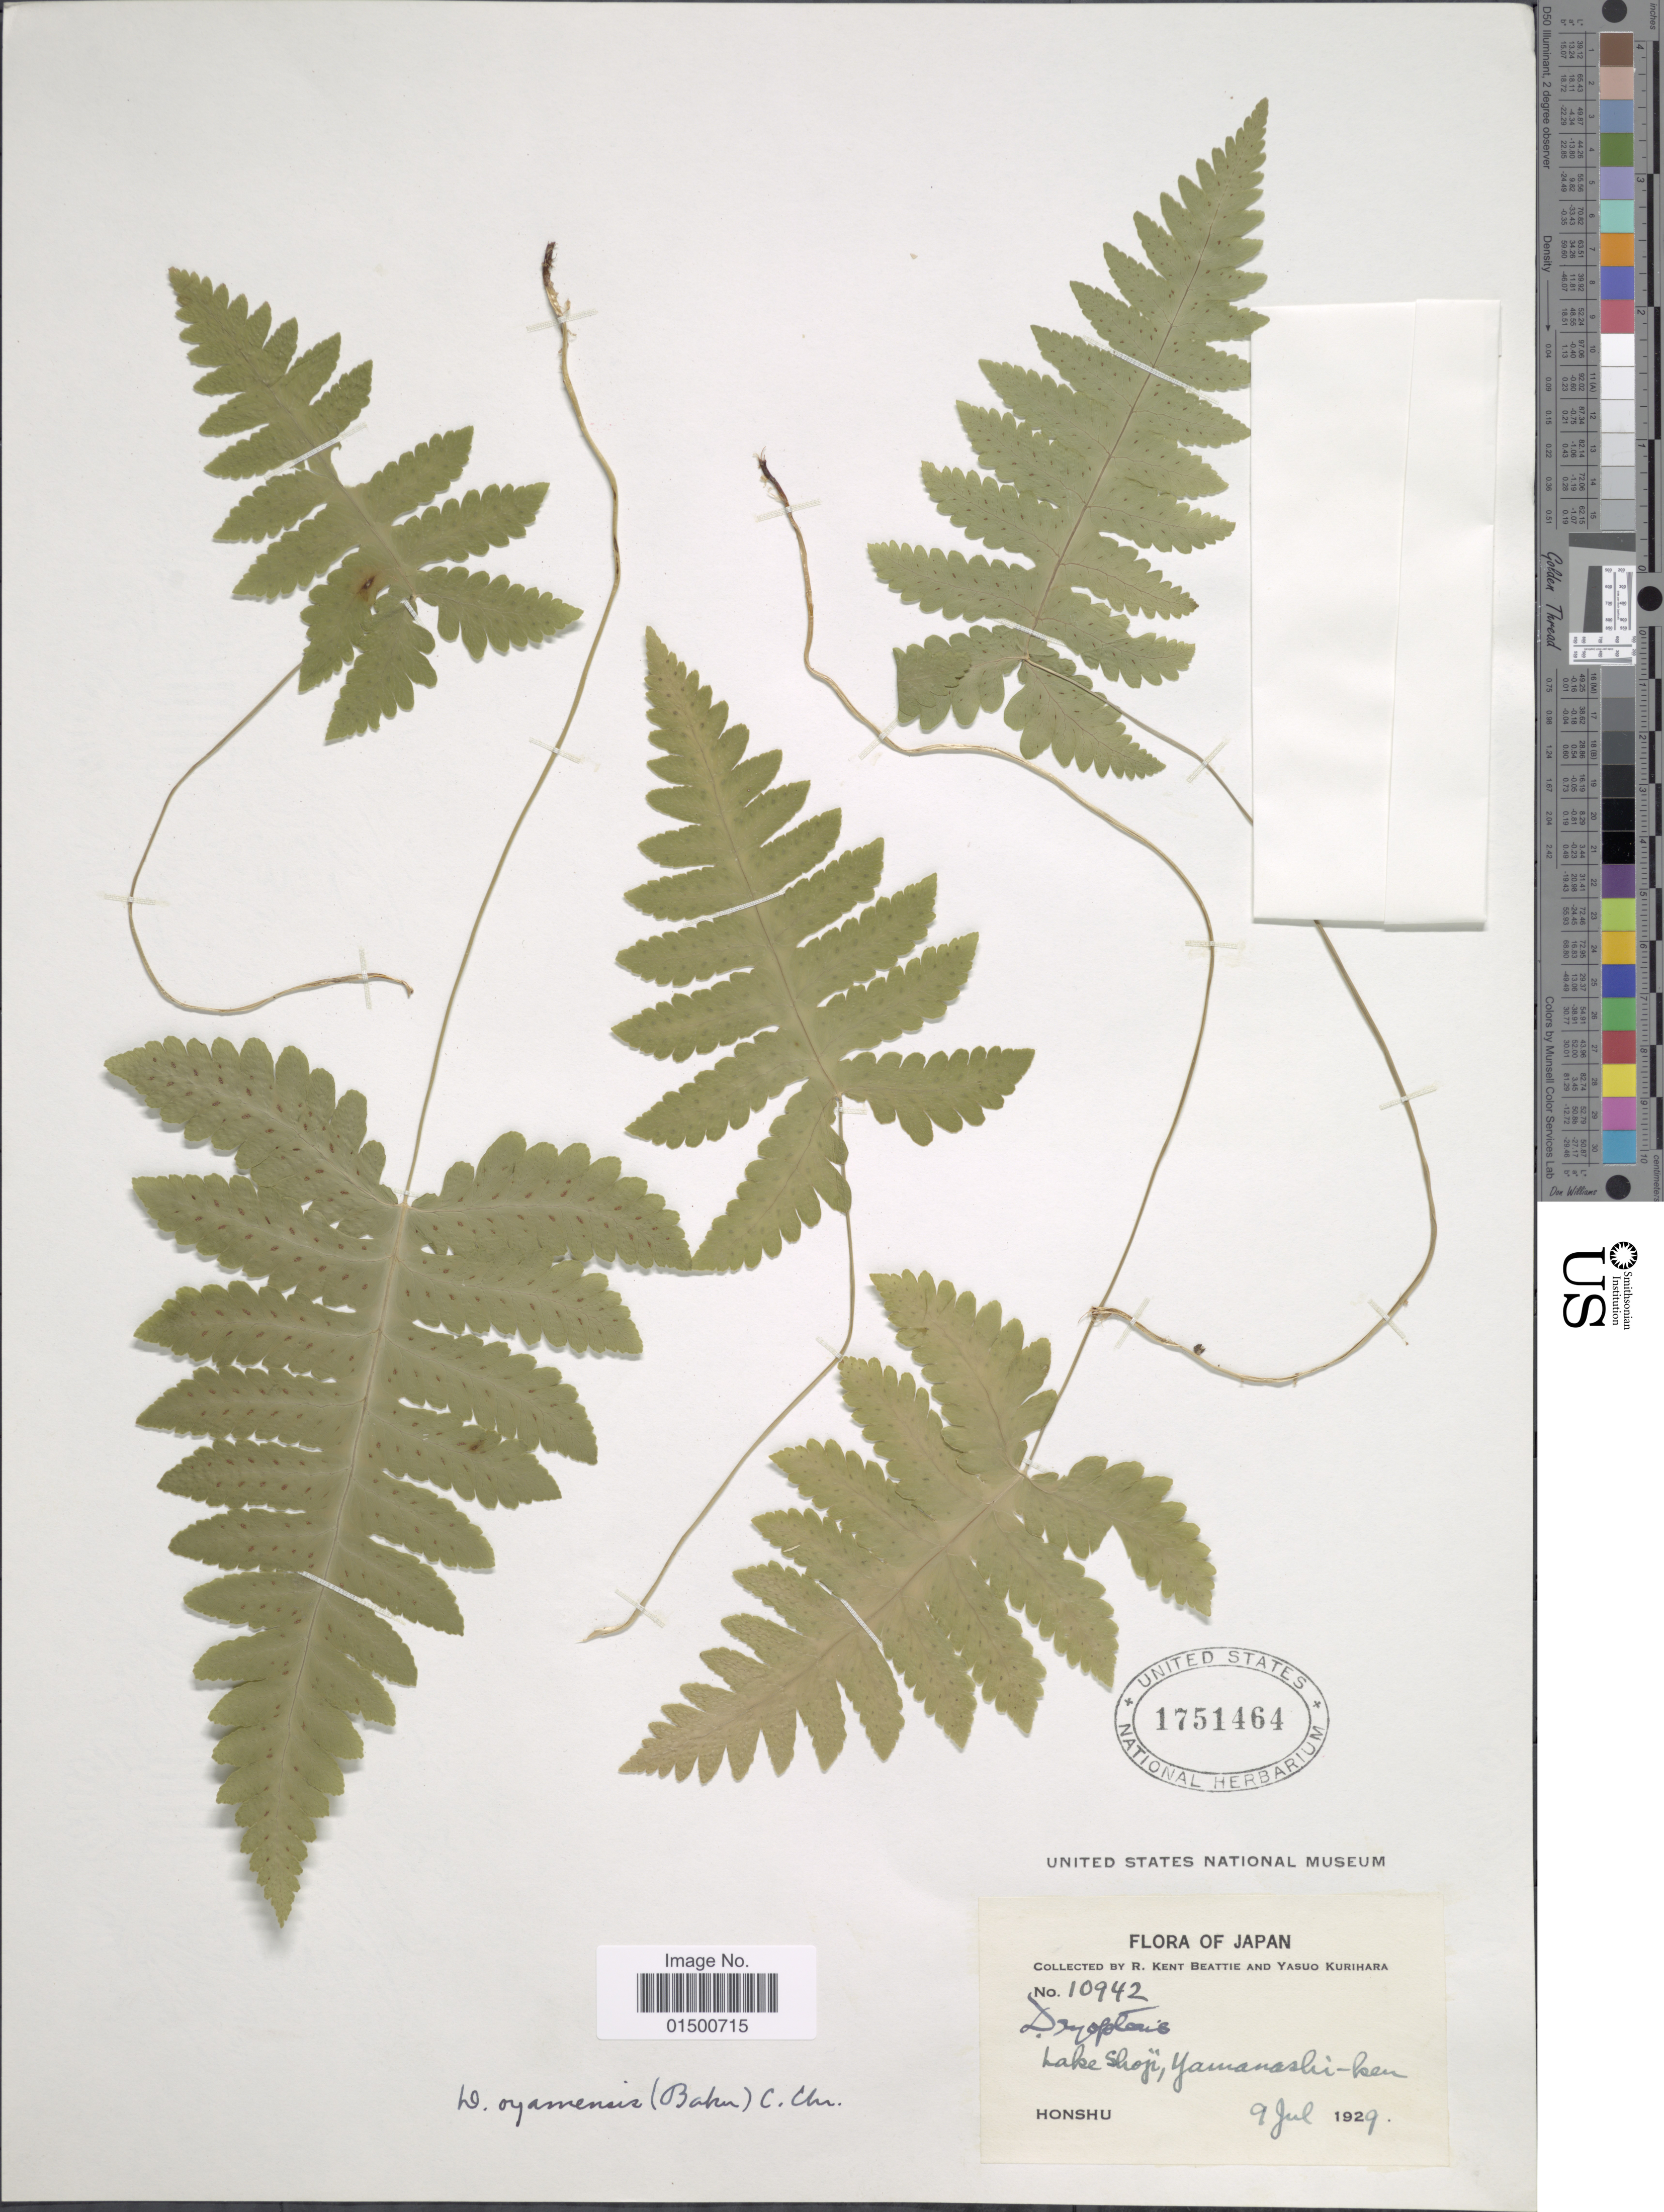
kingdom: Plantae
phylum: Tracheophyta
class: Polypodiopsida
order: Polypodiales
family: Cystopteridaceae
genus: Gymnocarpium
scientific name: Gymnocarpium oyamense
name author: (Baker) Ching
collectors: R. K. Beattie & Y. Kurihara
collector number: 10942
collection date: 1929-07-09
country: Japan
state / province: Yamanasi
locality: Lake Shoji, Yamanashi-ken, Honshu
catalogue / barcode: US 1751464